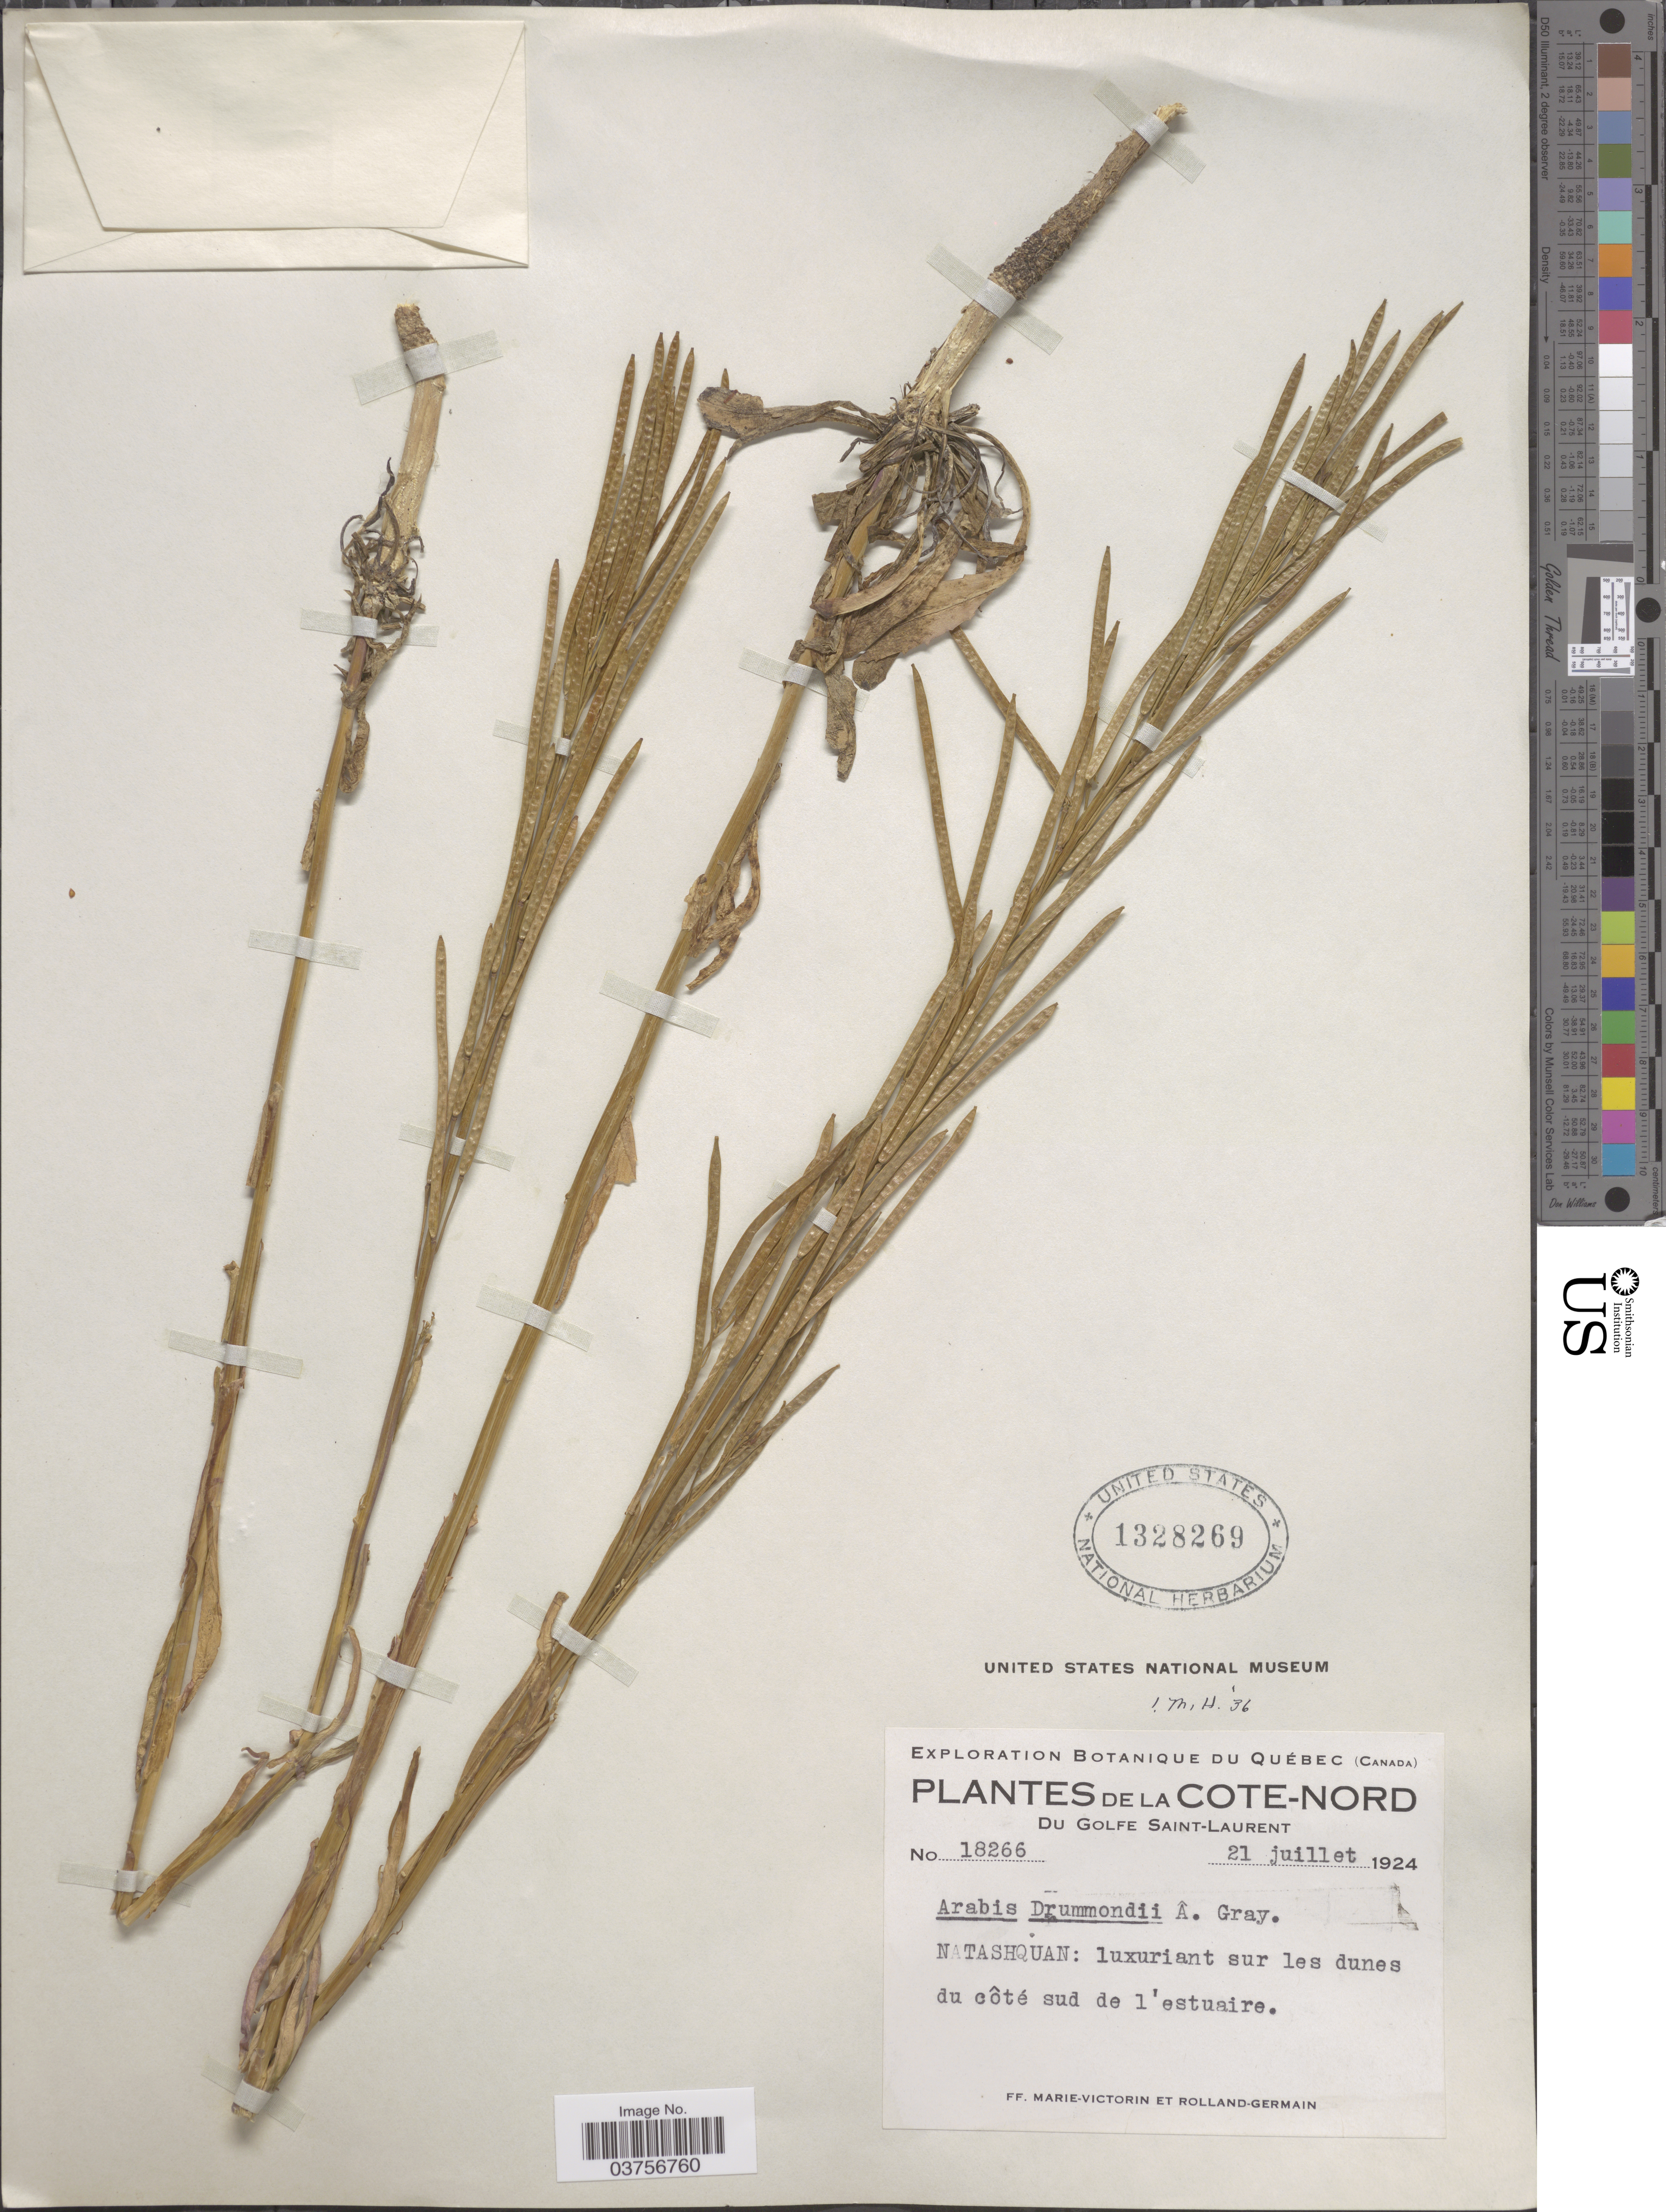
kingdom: Plantae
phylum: Tracheophyta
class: Magnoliopsida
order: Brassicales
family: Brassicaceae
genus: Arabis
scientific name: Arabis drummondii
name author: A. Gray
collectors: F. Marie-Victorin & Rolland-Germain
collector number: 18266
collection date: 1924-07-21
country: Canada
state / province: Quebec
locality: Cote-Nord. Du Golfe Saint-Laurent. Natashquan.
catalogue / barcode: US 1328269